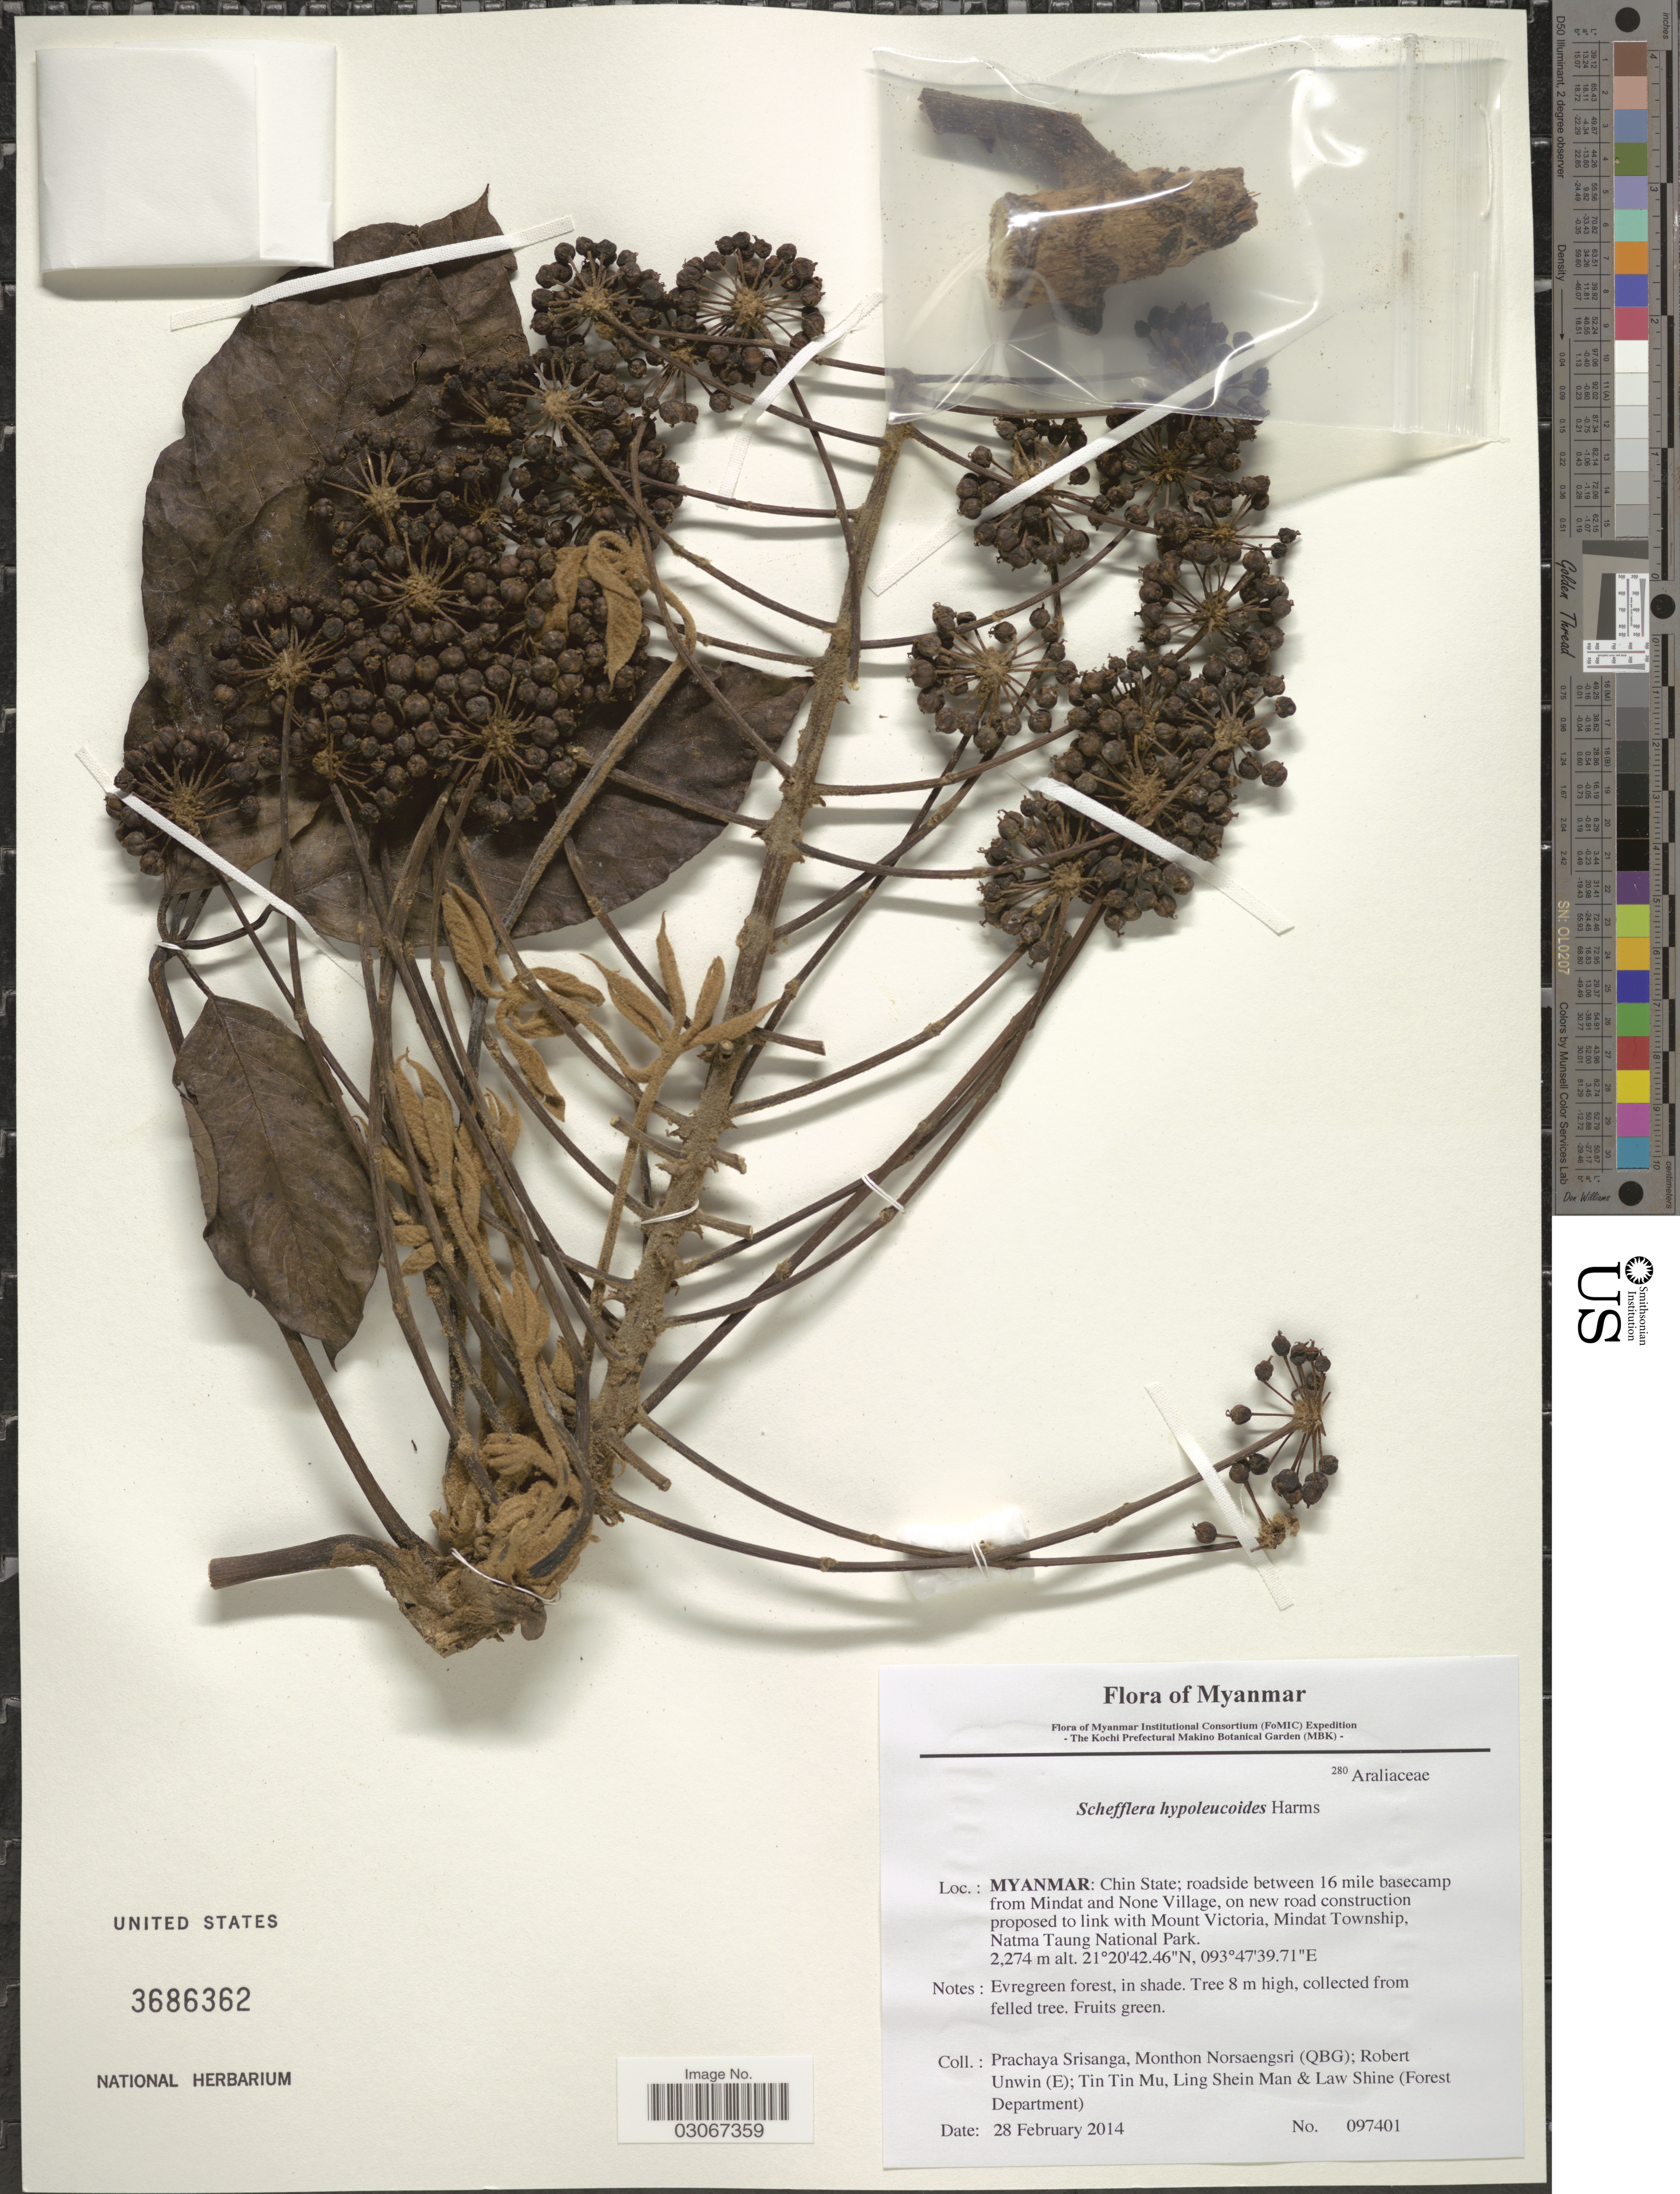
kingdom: Plantae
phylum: Tracheophyta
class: Magnoliopsida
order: Apiales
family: Araliaceae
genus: Schefflera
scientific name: Schefflera hypoleucoides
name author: Harms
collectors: P. Srisanga, M. Norsaengsri, R. Unwin, Tin Tin Mu & et al.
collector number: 097401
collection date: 2014-02-28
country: Myanmar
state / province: Chin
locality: Chin State: roadside between 16 mile basecamp from Mindat and None Village, on new road construction proposed to link with Mount Victoria, Mindat Township, Natma Taung National Park.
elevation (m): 2274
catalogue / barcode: US 3686362